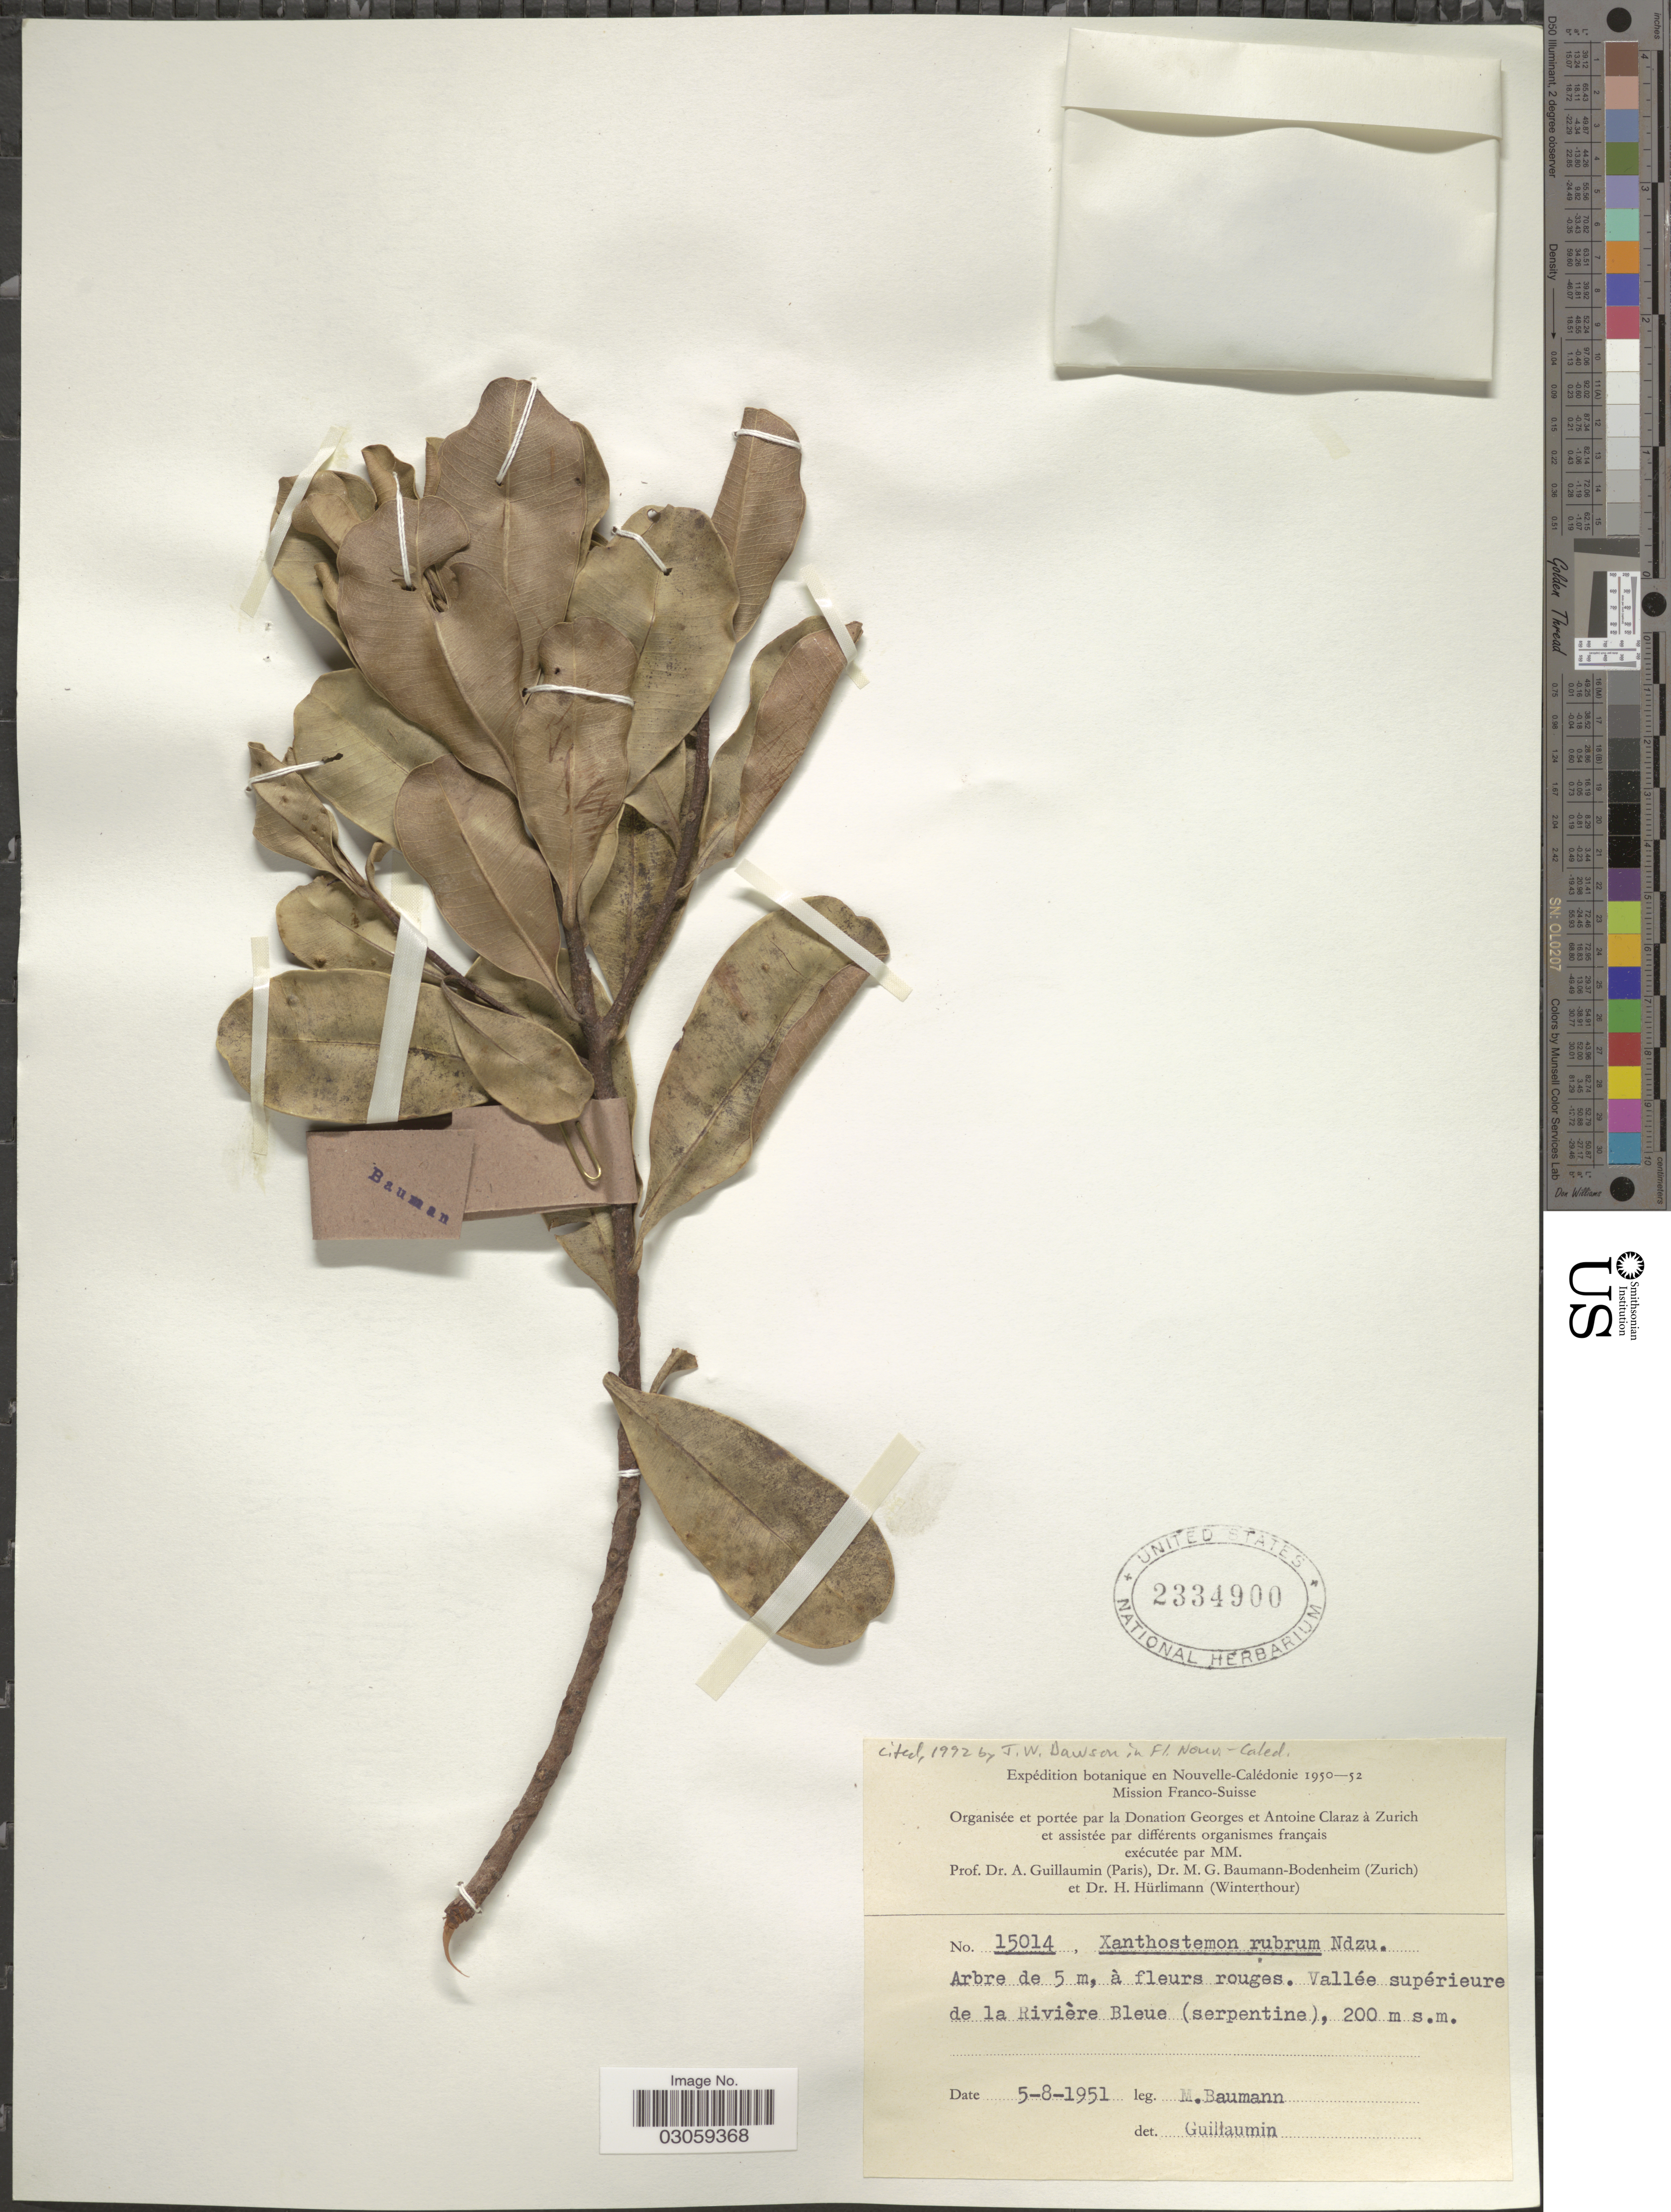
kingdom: Plantae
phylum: Tracheophyta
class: Magnoliopsida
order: Myrtales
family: Myrtaceae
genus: Xanthostemon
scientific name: Xanthostemon ruber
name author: (Brongn. & Gris) Sebert & Pancher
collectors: M. Baumann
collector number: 15014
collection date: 1951-08-05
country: New Caledonia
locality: En Nouvelle-Calédonie. Vallée supérieure de la Rivière Bleue (serpentine).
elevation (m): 200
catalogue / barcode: US 2334900